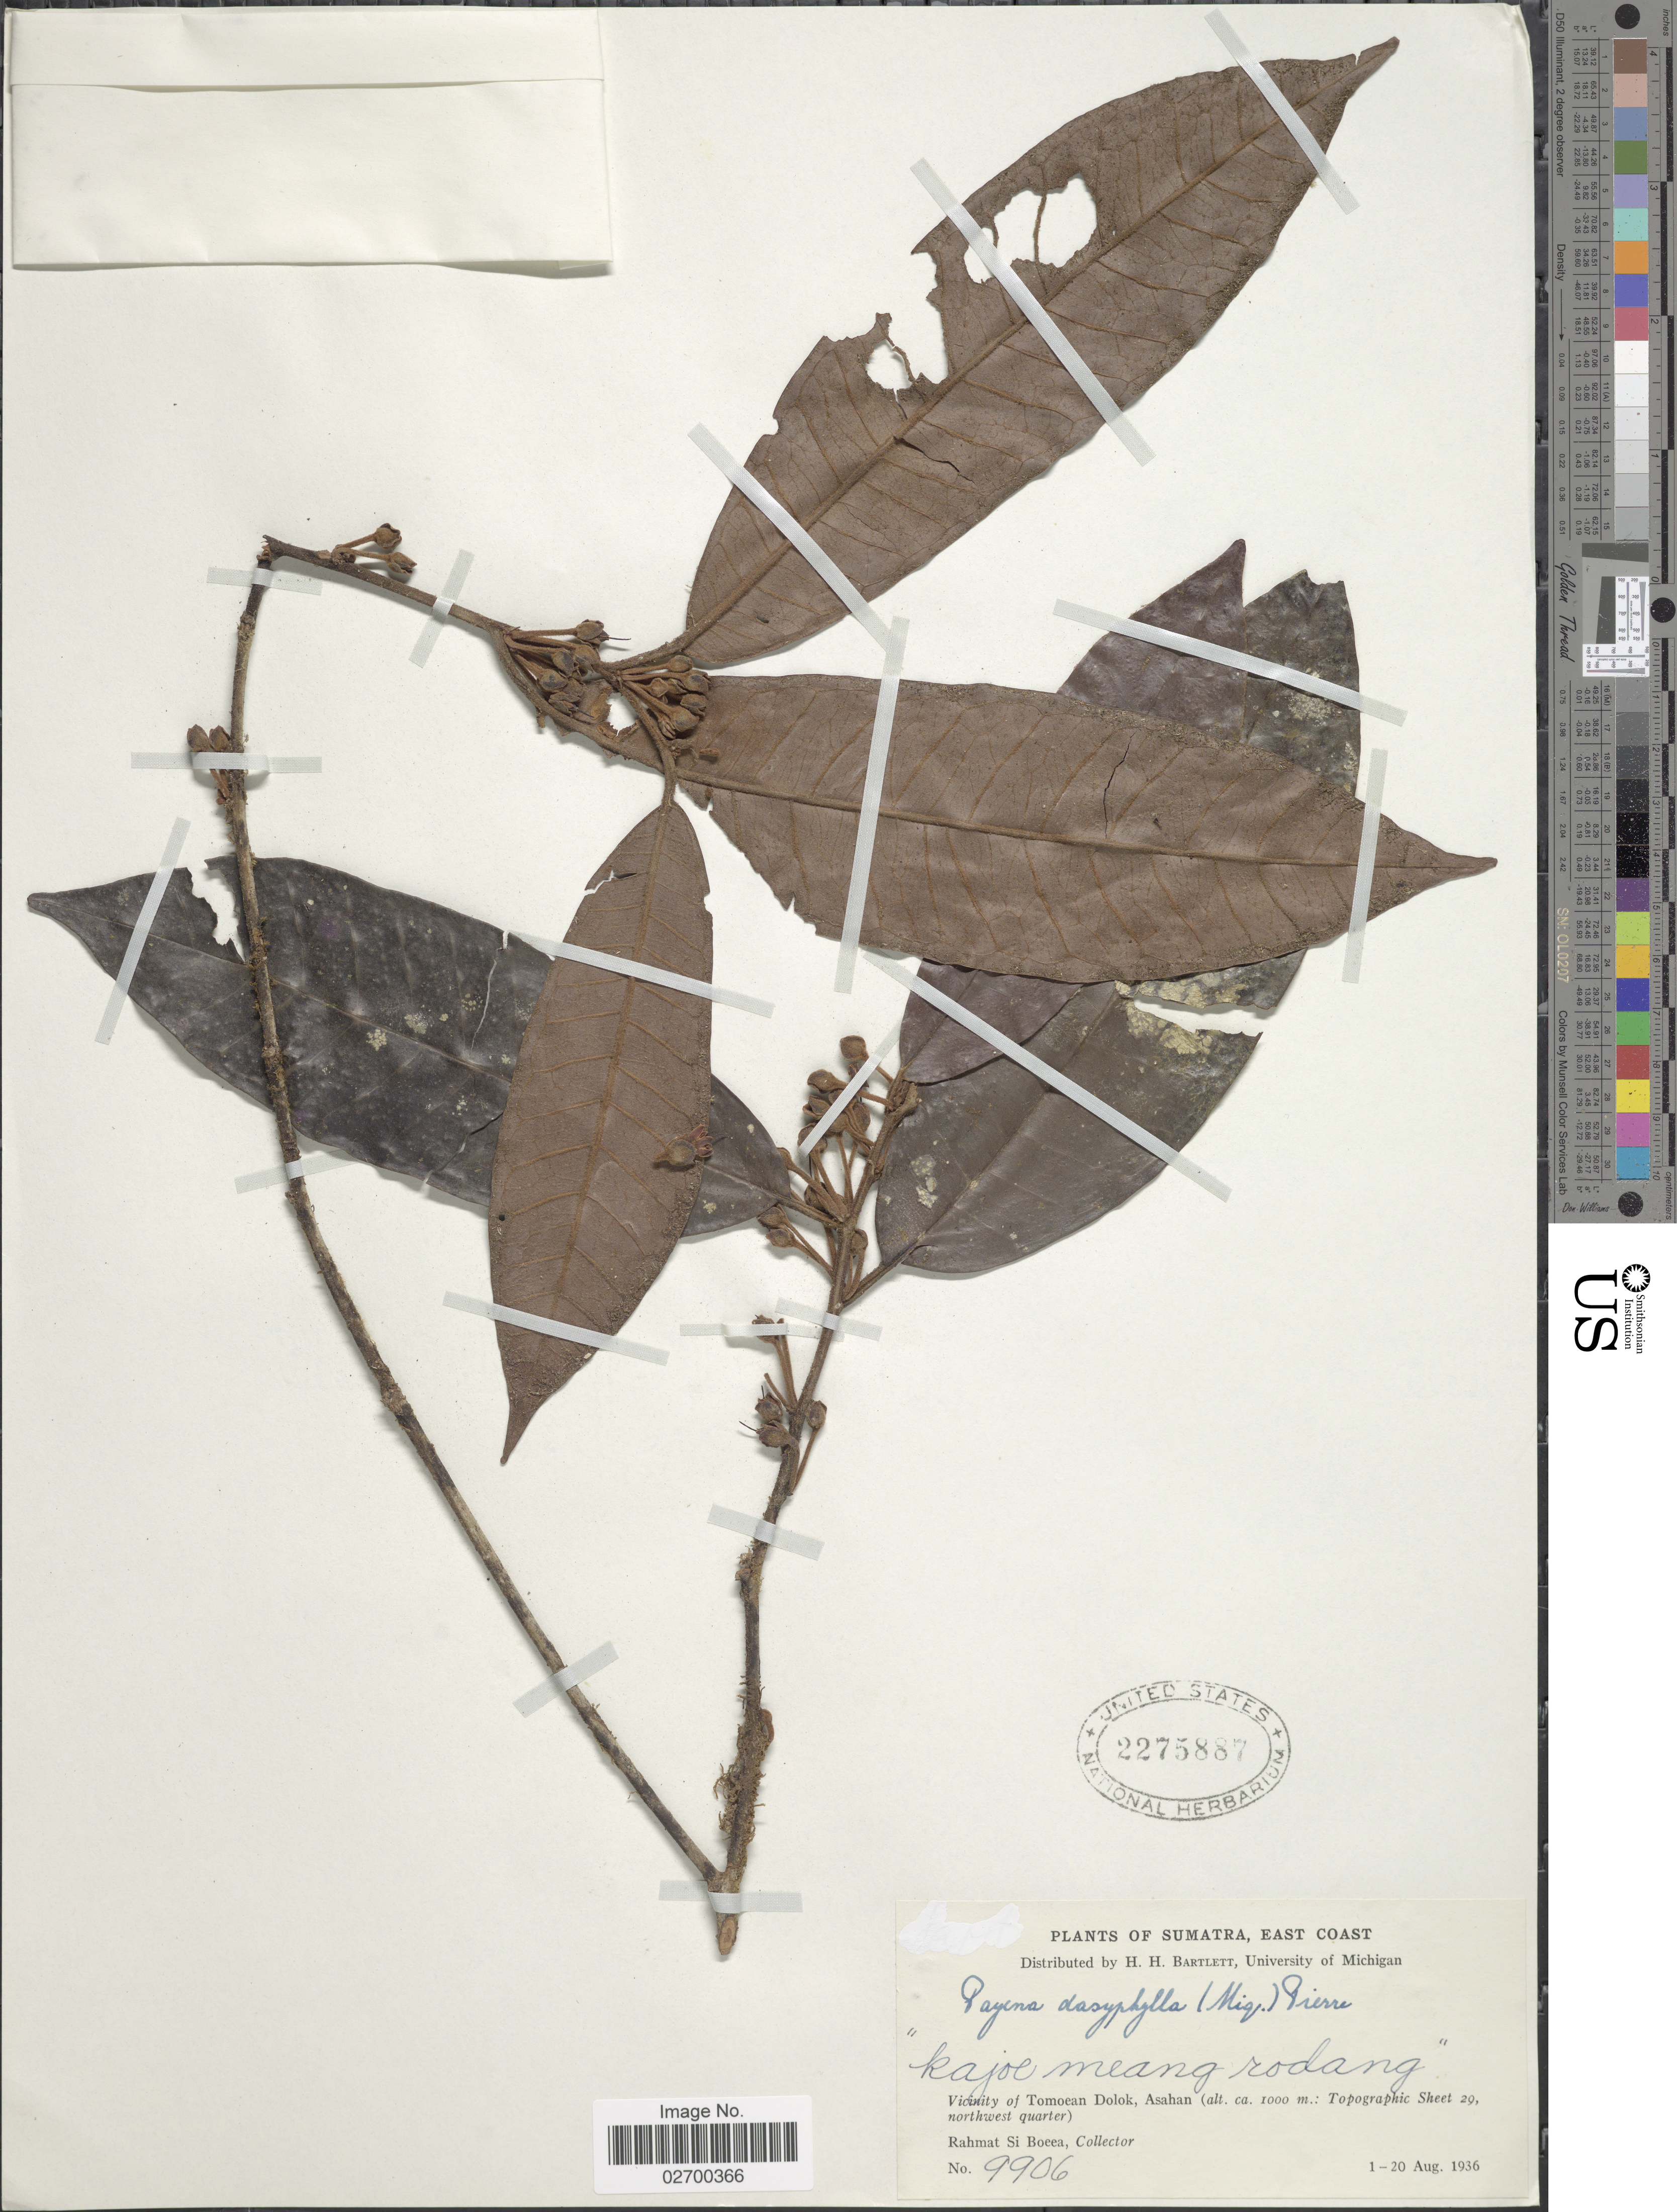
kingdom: Plantae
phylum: Tracheophyta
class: Magnoliopsida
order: Ericales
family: Sapotaceae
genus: Payena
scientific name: Payena dasyphylla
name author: (Miq.) Pierre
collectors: Rahmat Si Boeea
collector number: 9906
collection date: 1936-08-01/1936-08-20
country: Indonesia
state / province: Sumatra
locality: East Coast. Vicinity of Tomoean Dolok, Asahan (Topographic Sheet 29, northwest quarter)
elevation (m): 1000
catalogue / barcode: US 2275887